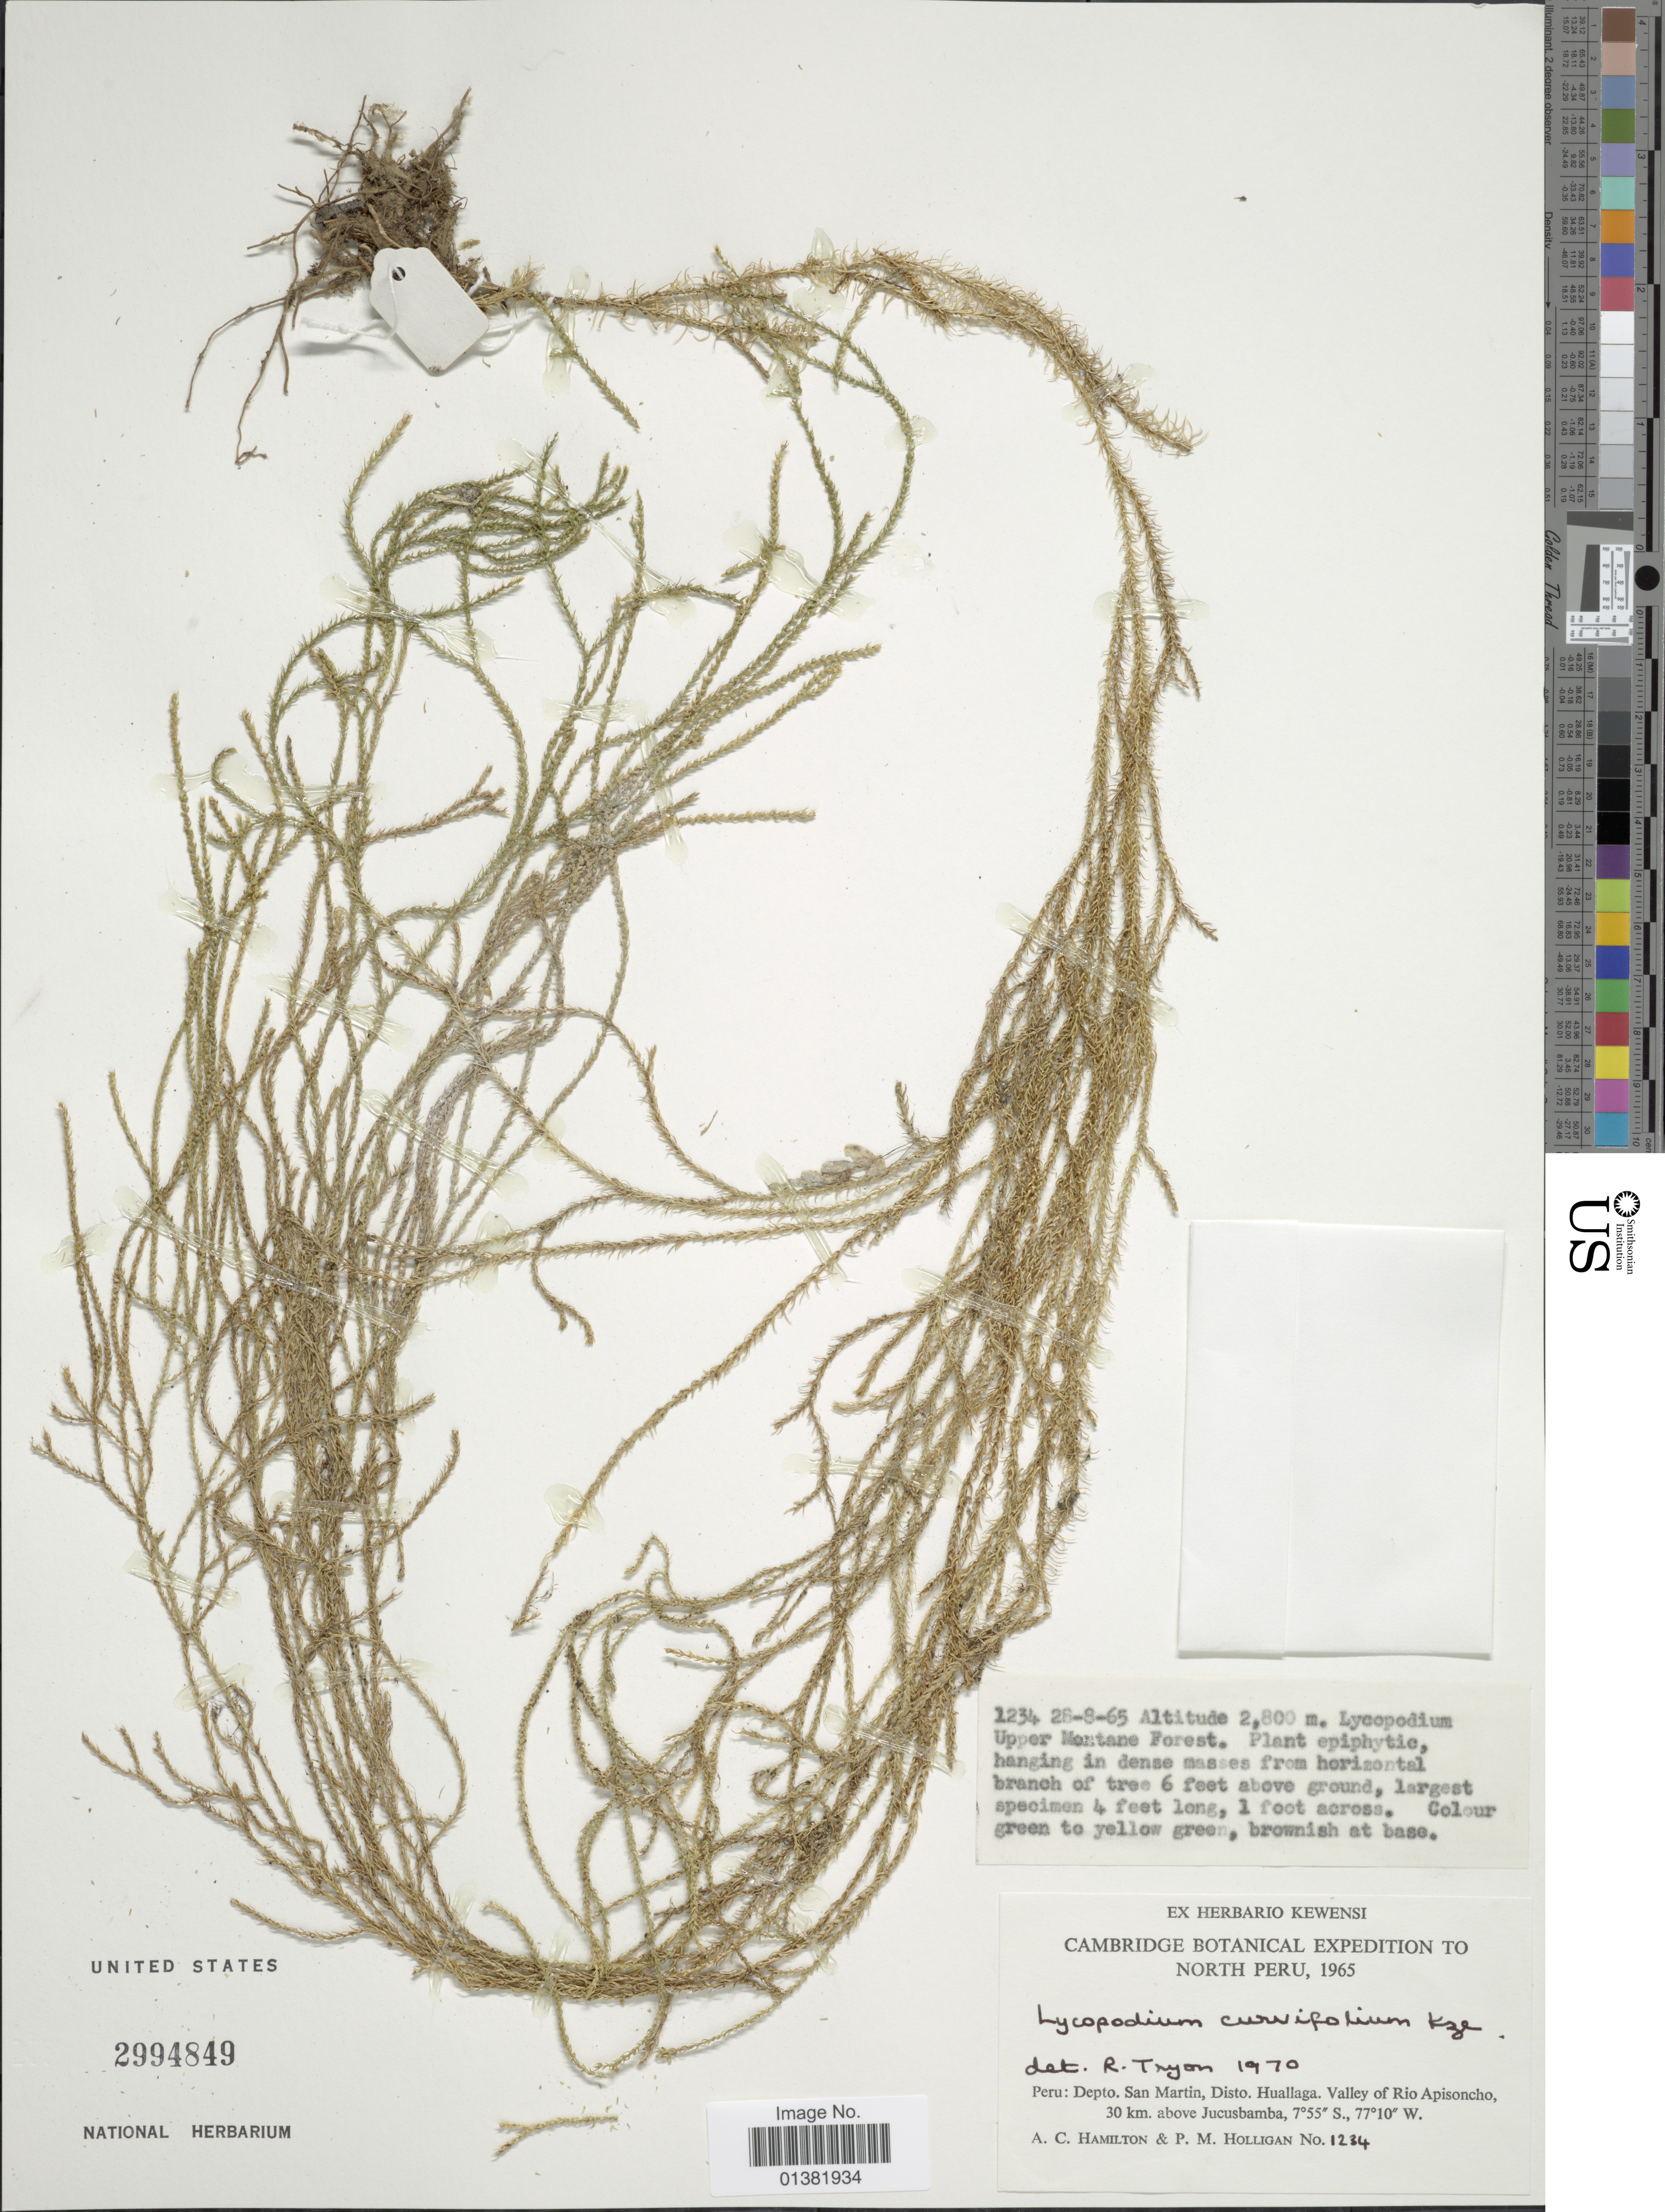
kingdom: Plantae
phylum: Tracheophyta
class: Lycopodiopsida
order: Lycopodiales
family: Lycopodiaceae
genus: Phlegmariurus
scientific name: Phlegmariurus curvifolius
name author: (Kunze) B. Øllg.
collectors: A. Hamilton & P. Holligan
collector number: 1234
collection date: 1965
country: Peru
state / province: San Martín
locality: North Peru, Disto. Huallaga. Valley of Rio Apisoncho, 30 km. above Jucusbamba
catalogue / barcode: US 2994849